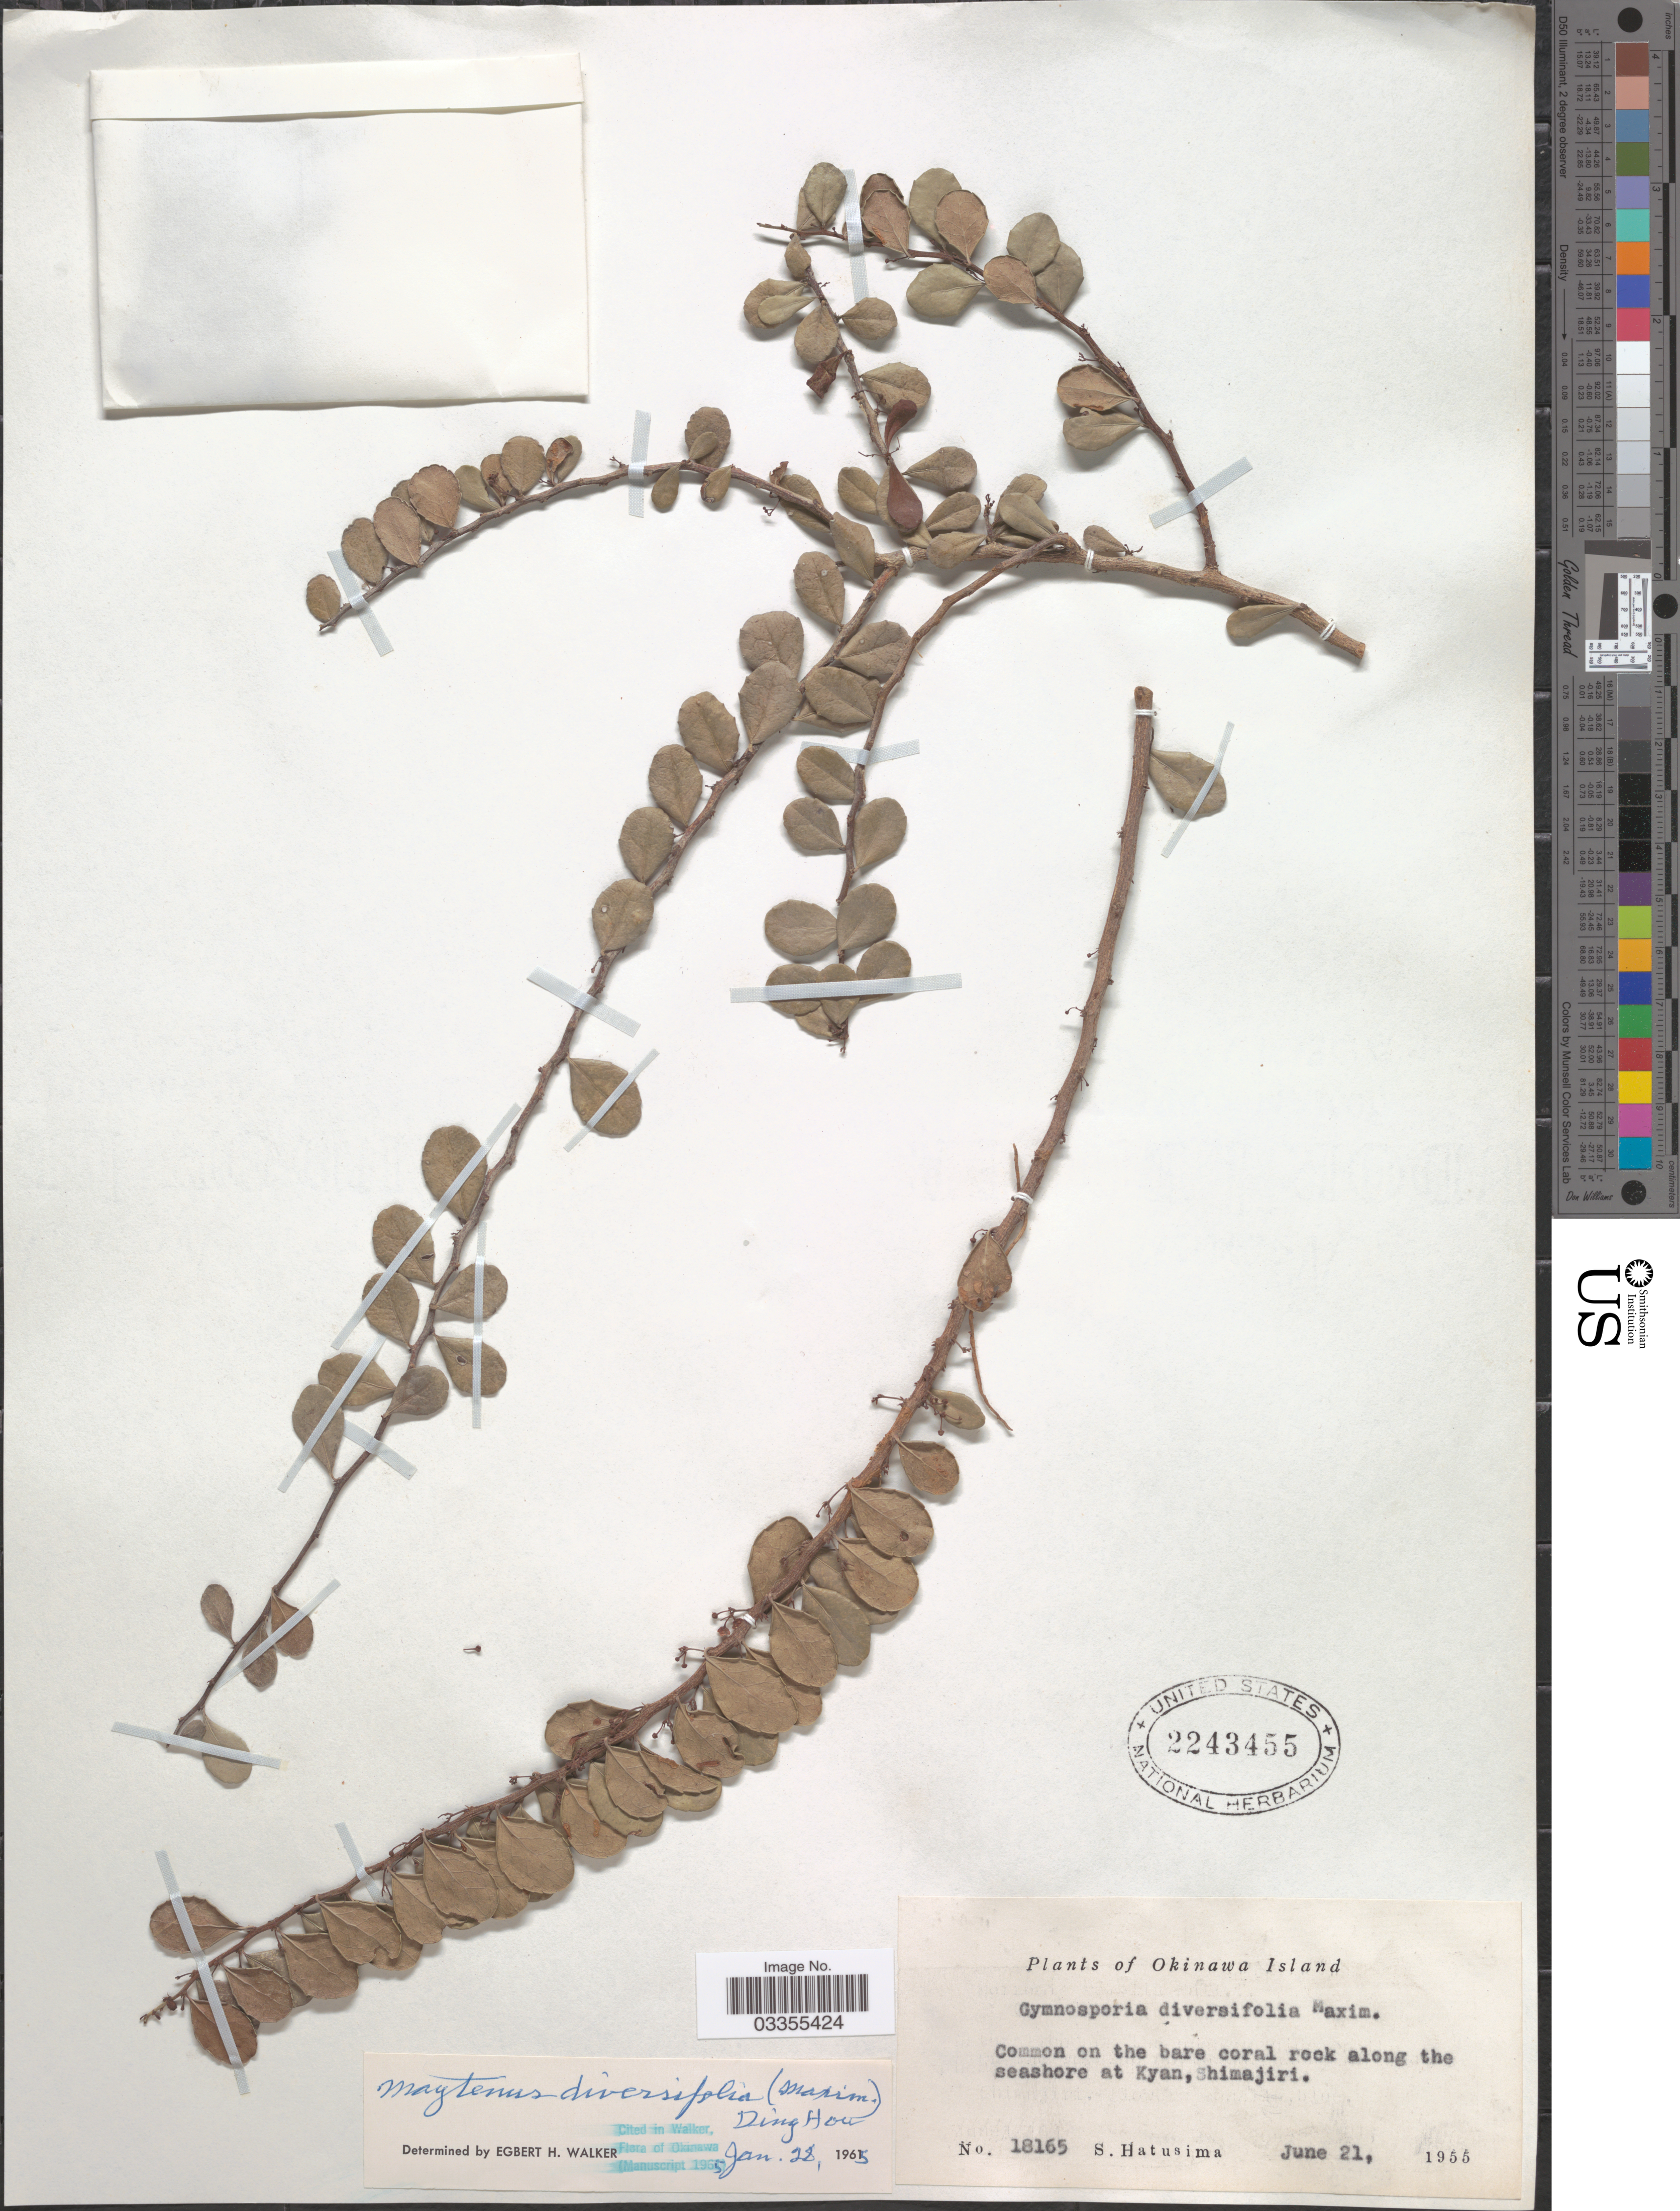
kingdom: Plantae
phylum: Tracheophyta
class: Magnoliopsida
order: Celastrales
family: Celastraceae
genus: Gymnosporia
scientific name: Gymnosporia diversifolia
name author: Maxim.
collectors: S. Hatusima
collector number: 18165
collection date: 1955-06-21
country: Japan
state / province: Okinawa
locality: Okinawa Island. Along the seashore at Kyan, Shimajiri.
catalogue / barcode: US 2243455